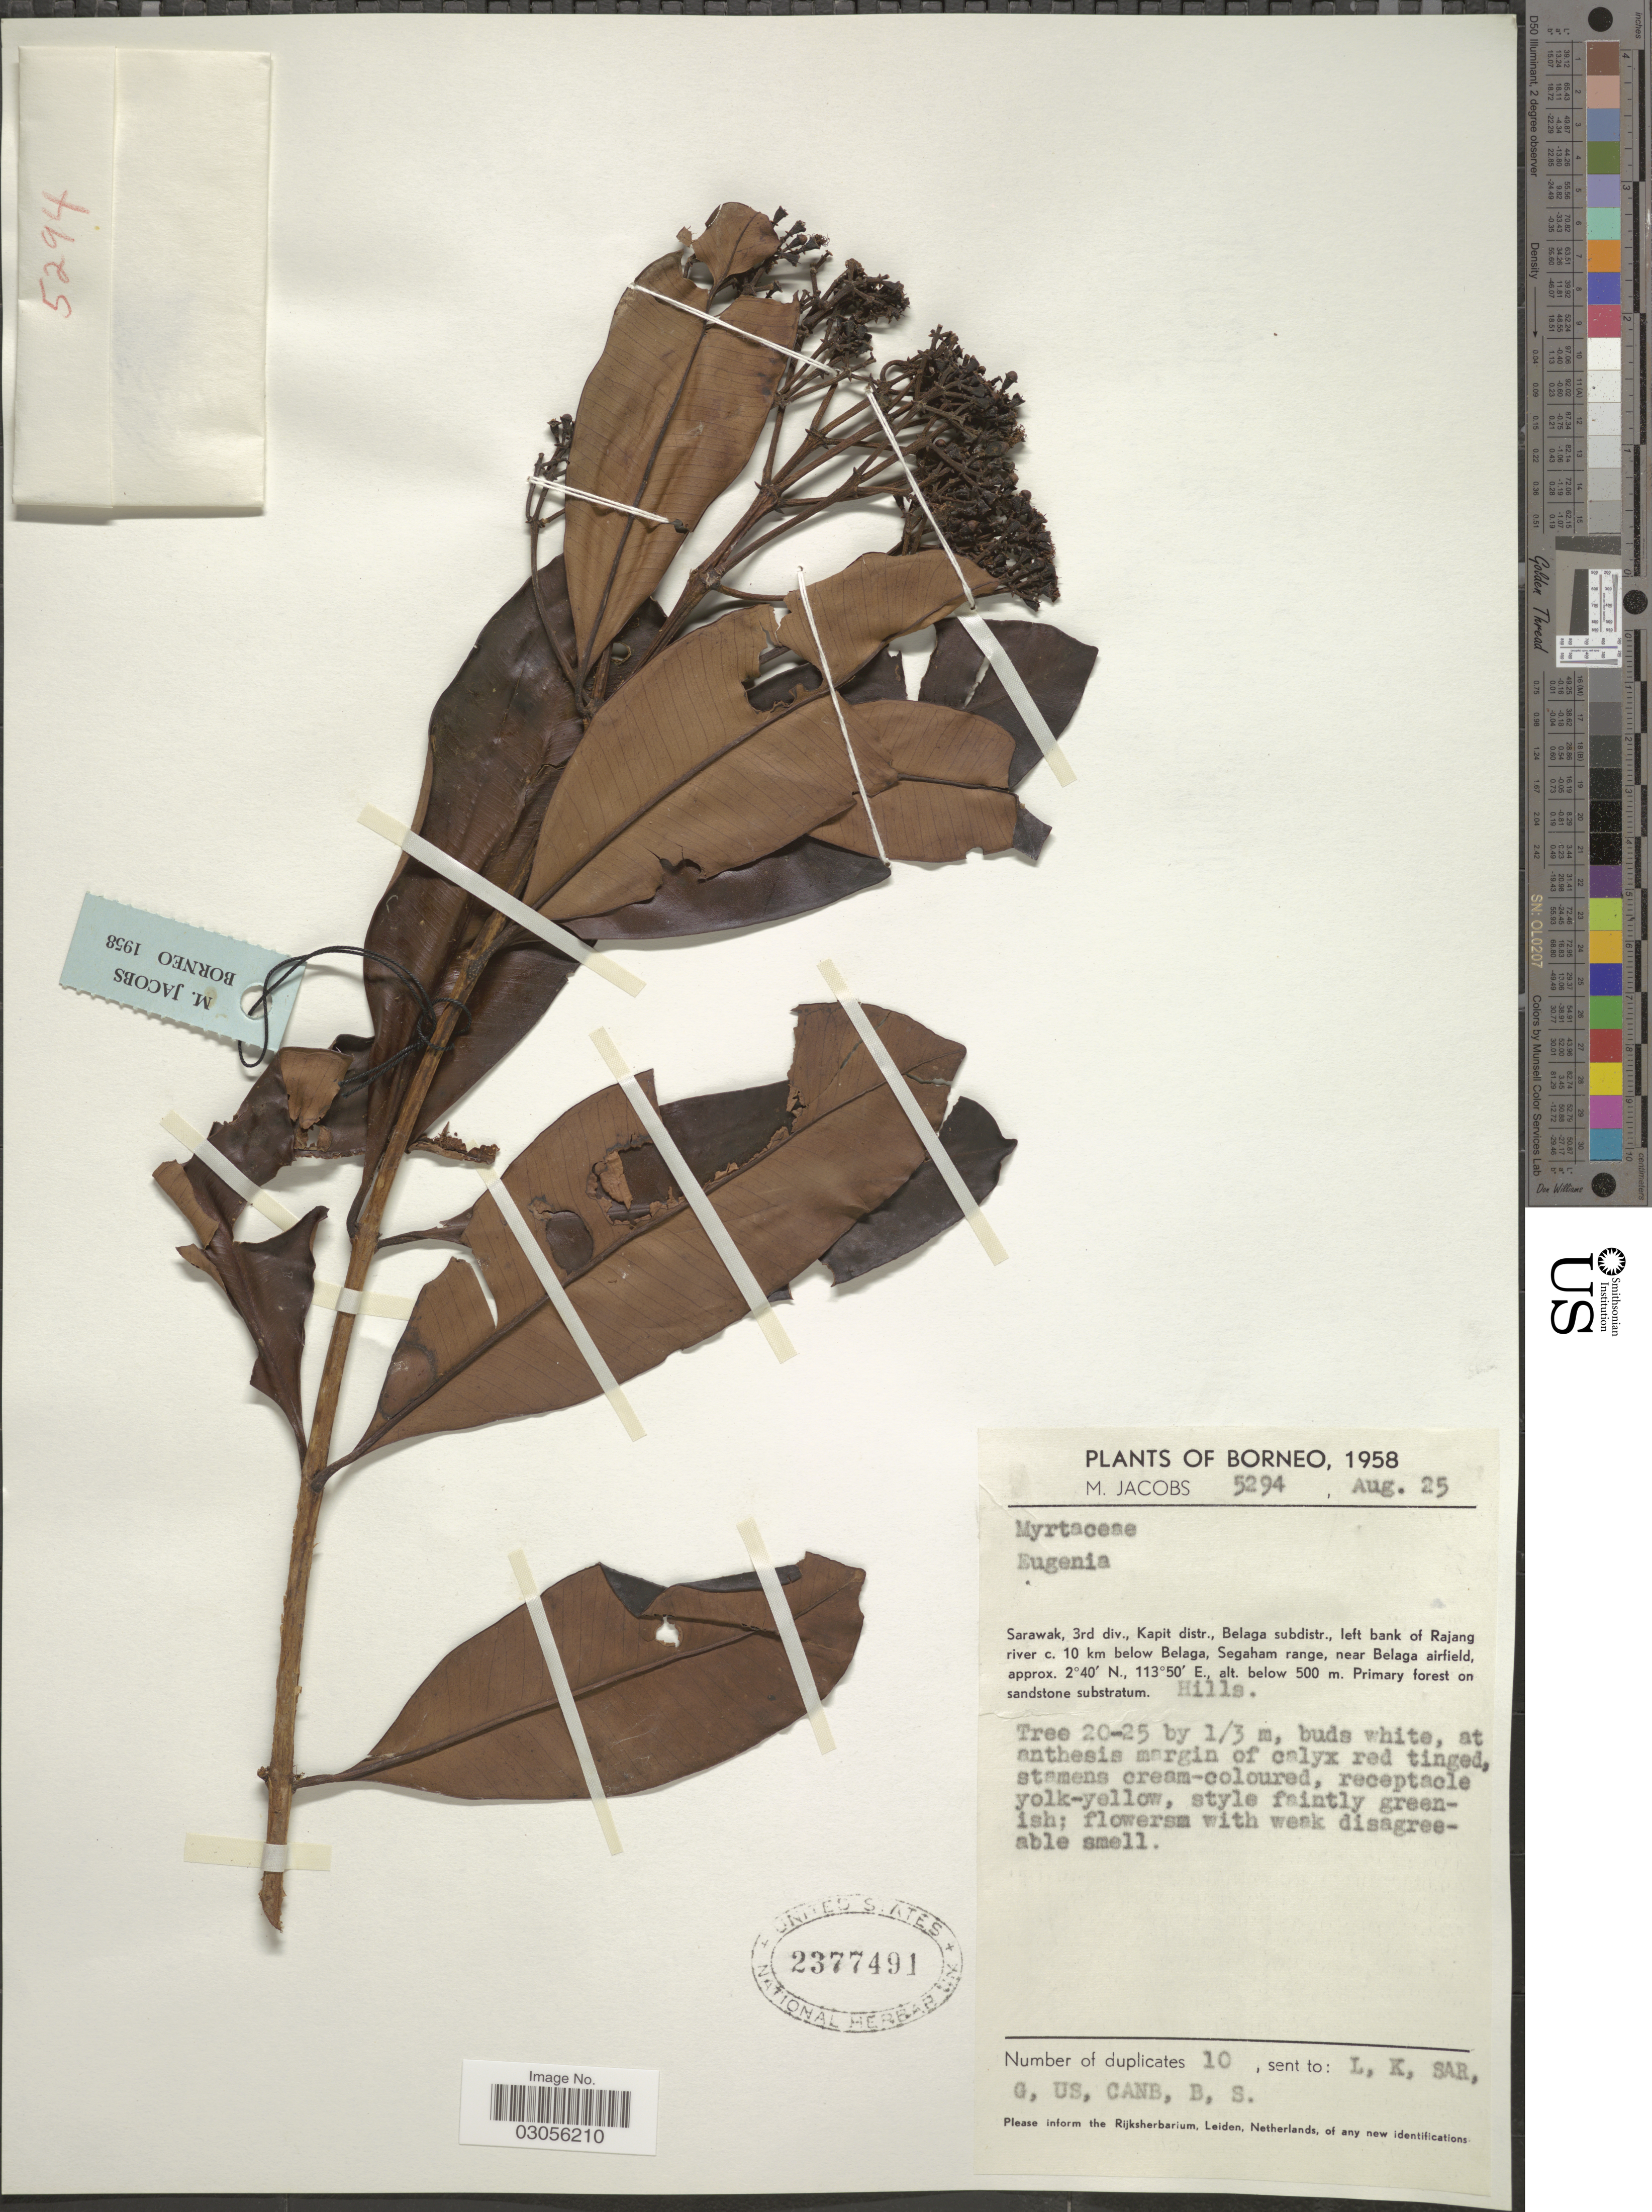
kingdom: Plantae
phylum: Tracheophyta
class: Magnoliopsida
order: Myrtales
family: Myrtaceae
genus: Syzygium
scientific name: Syzygium fastigiatum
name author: (Blume) Merr. & L.M. Perry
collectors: M. Jacobs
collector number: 5294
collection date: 1958-08-25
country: Malaysia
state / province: Sarawak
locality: Borneo. Sarawak, 3rd div., Kapit distr., Belaga subdistr., left bank of Rajang river c. 10 km below Belaga, Segaham range, near Belaga airfield.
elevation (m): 500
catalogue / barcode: US 2377491